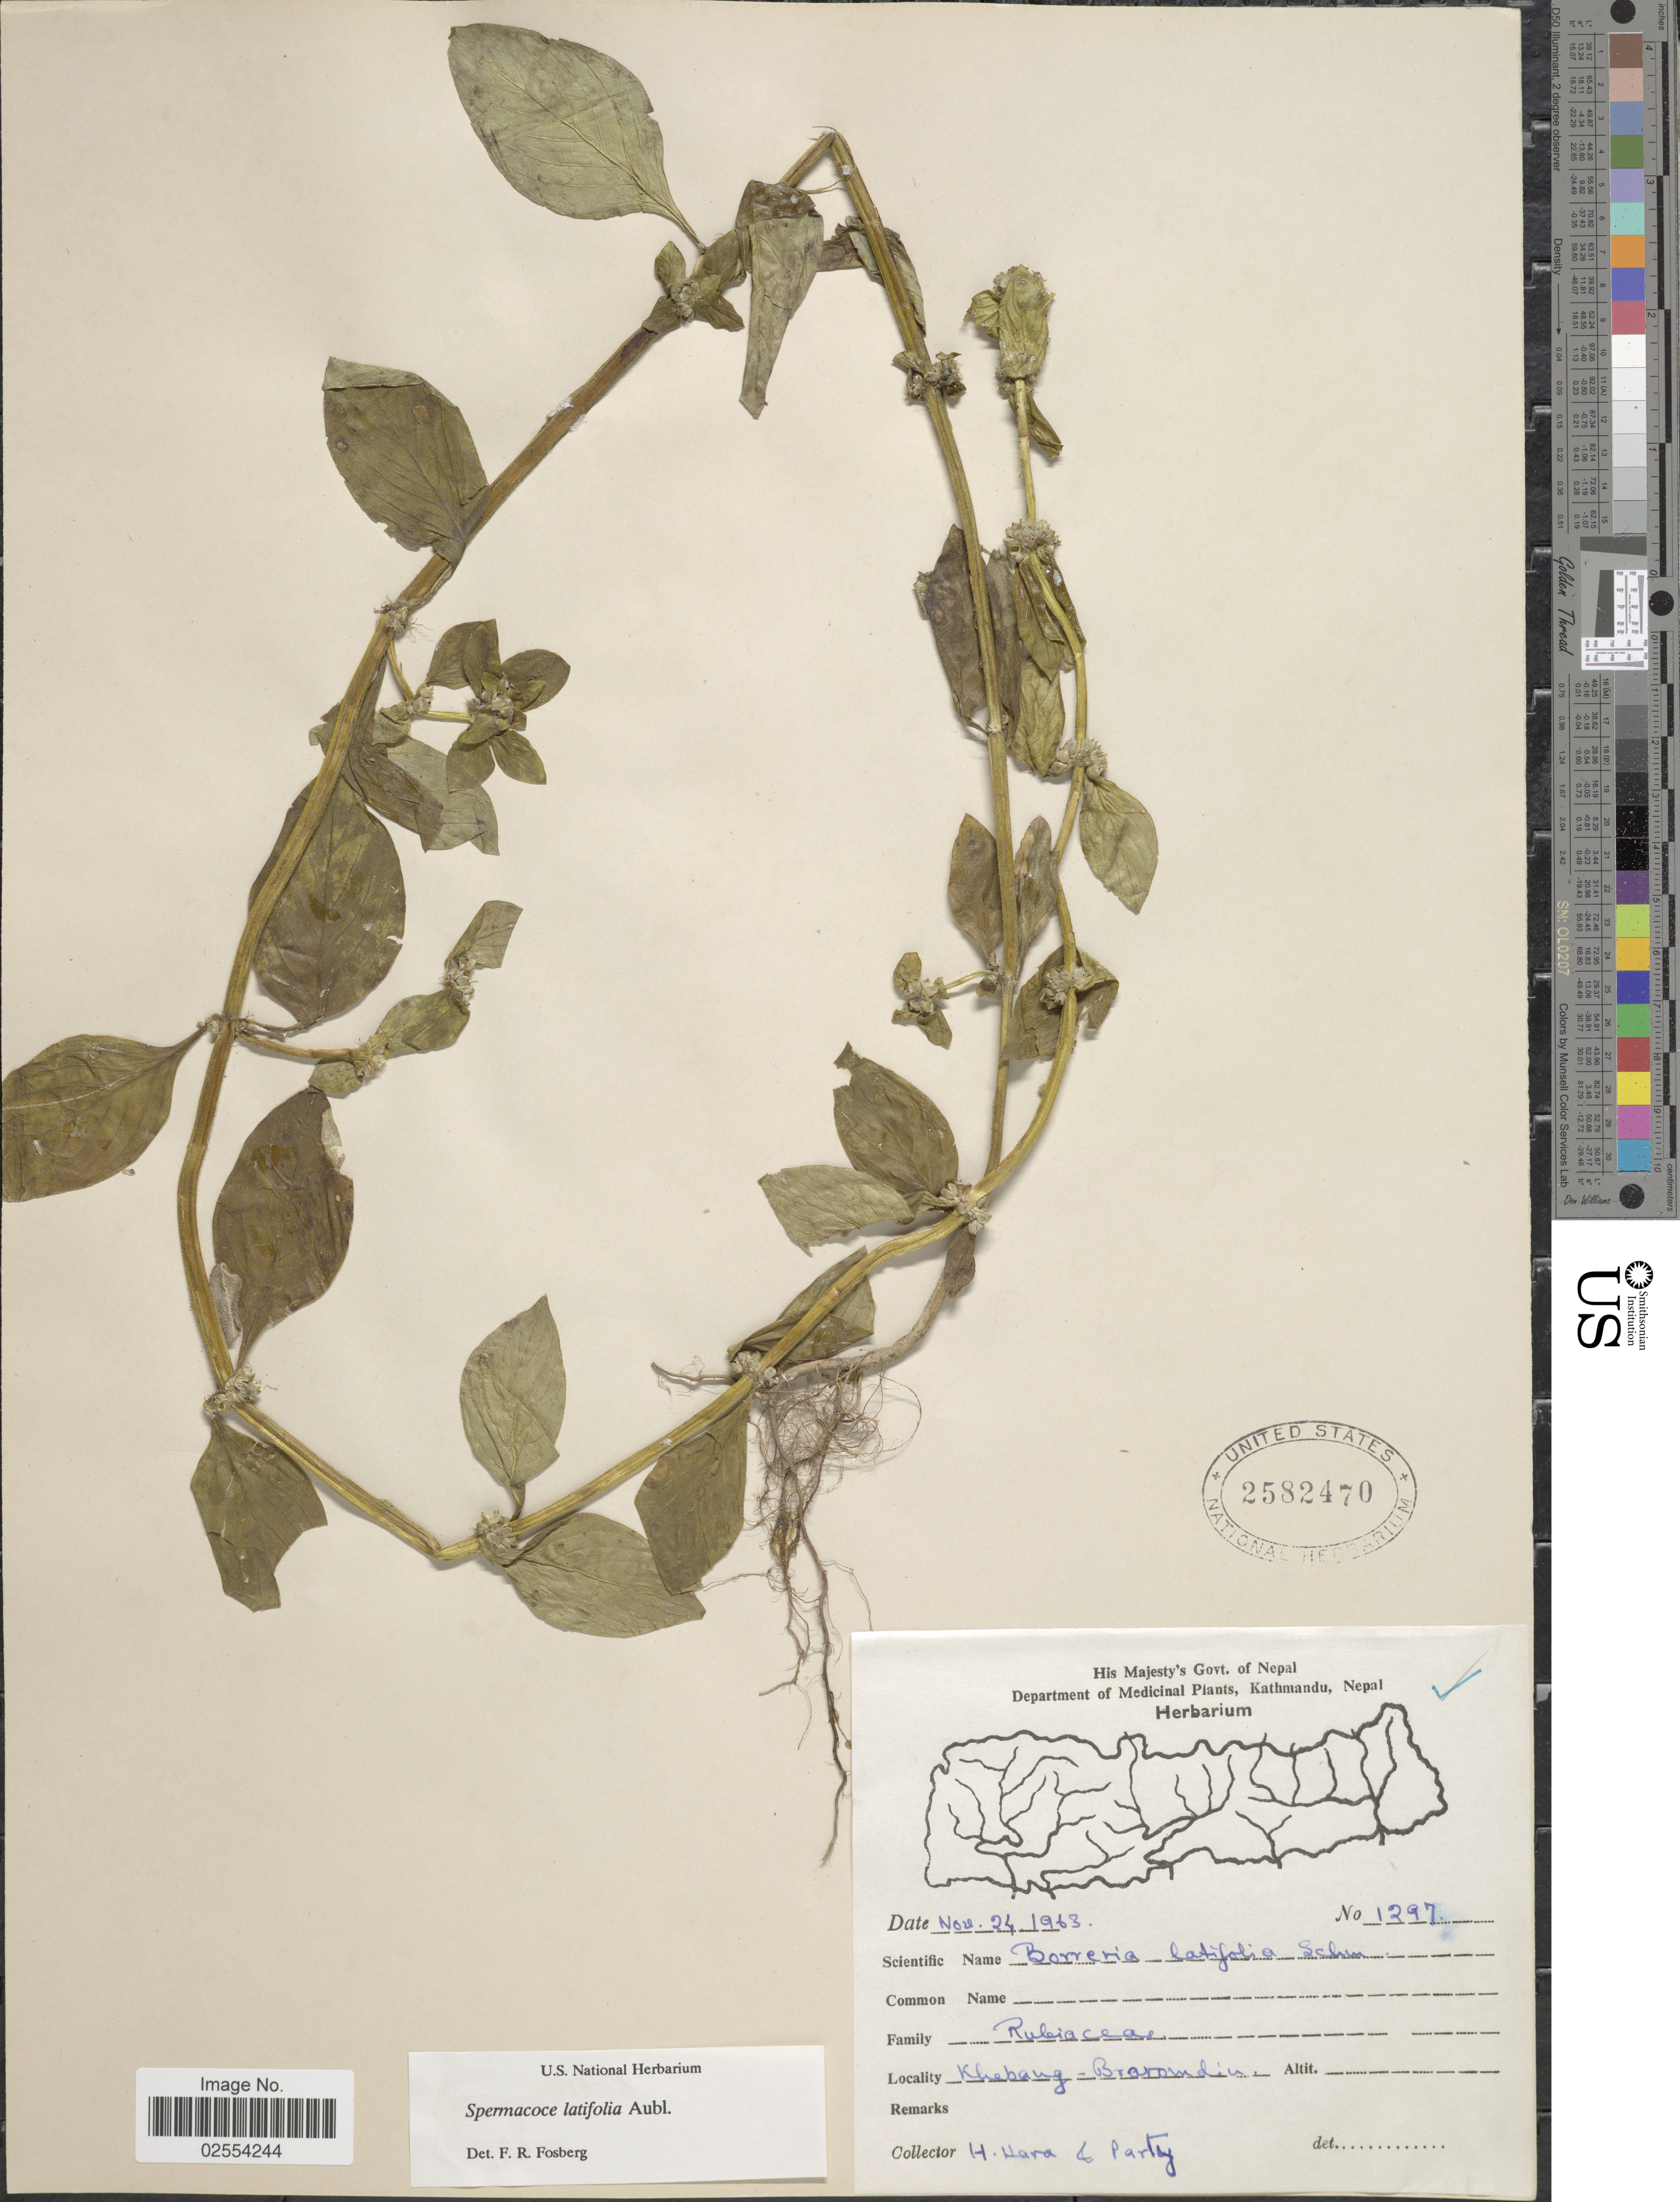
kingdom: Plantae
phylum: Tracheophyta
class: Magnoliopsida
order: Gentianales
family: Rubiaceae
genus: Spermacoce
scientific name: Spermacoce latifolia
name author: Aubl.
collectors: H. Hara & et al.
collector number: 1297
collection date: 1963-11-24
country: Nepal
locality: Khebang - Braromdin [interpreted]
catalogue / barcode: US 2582470